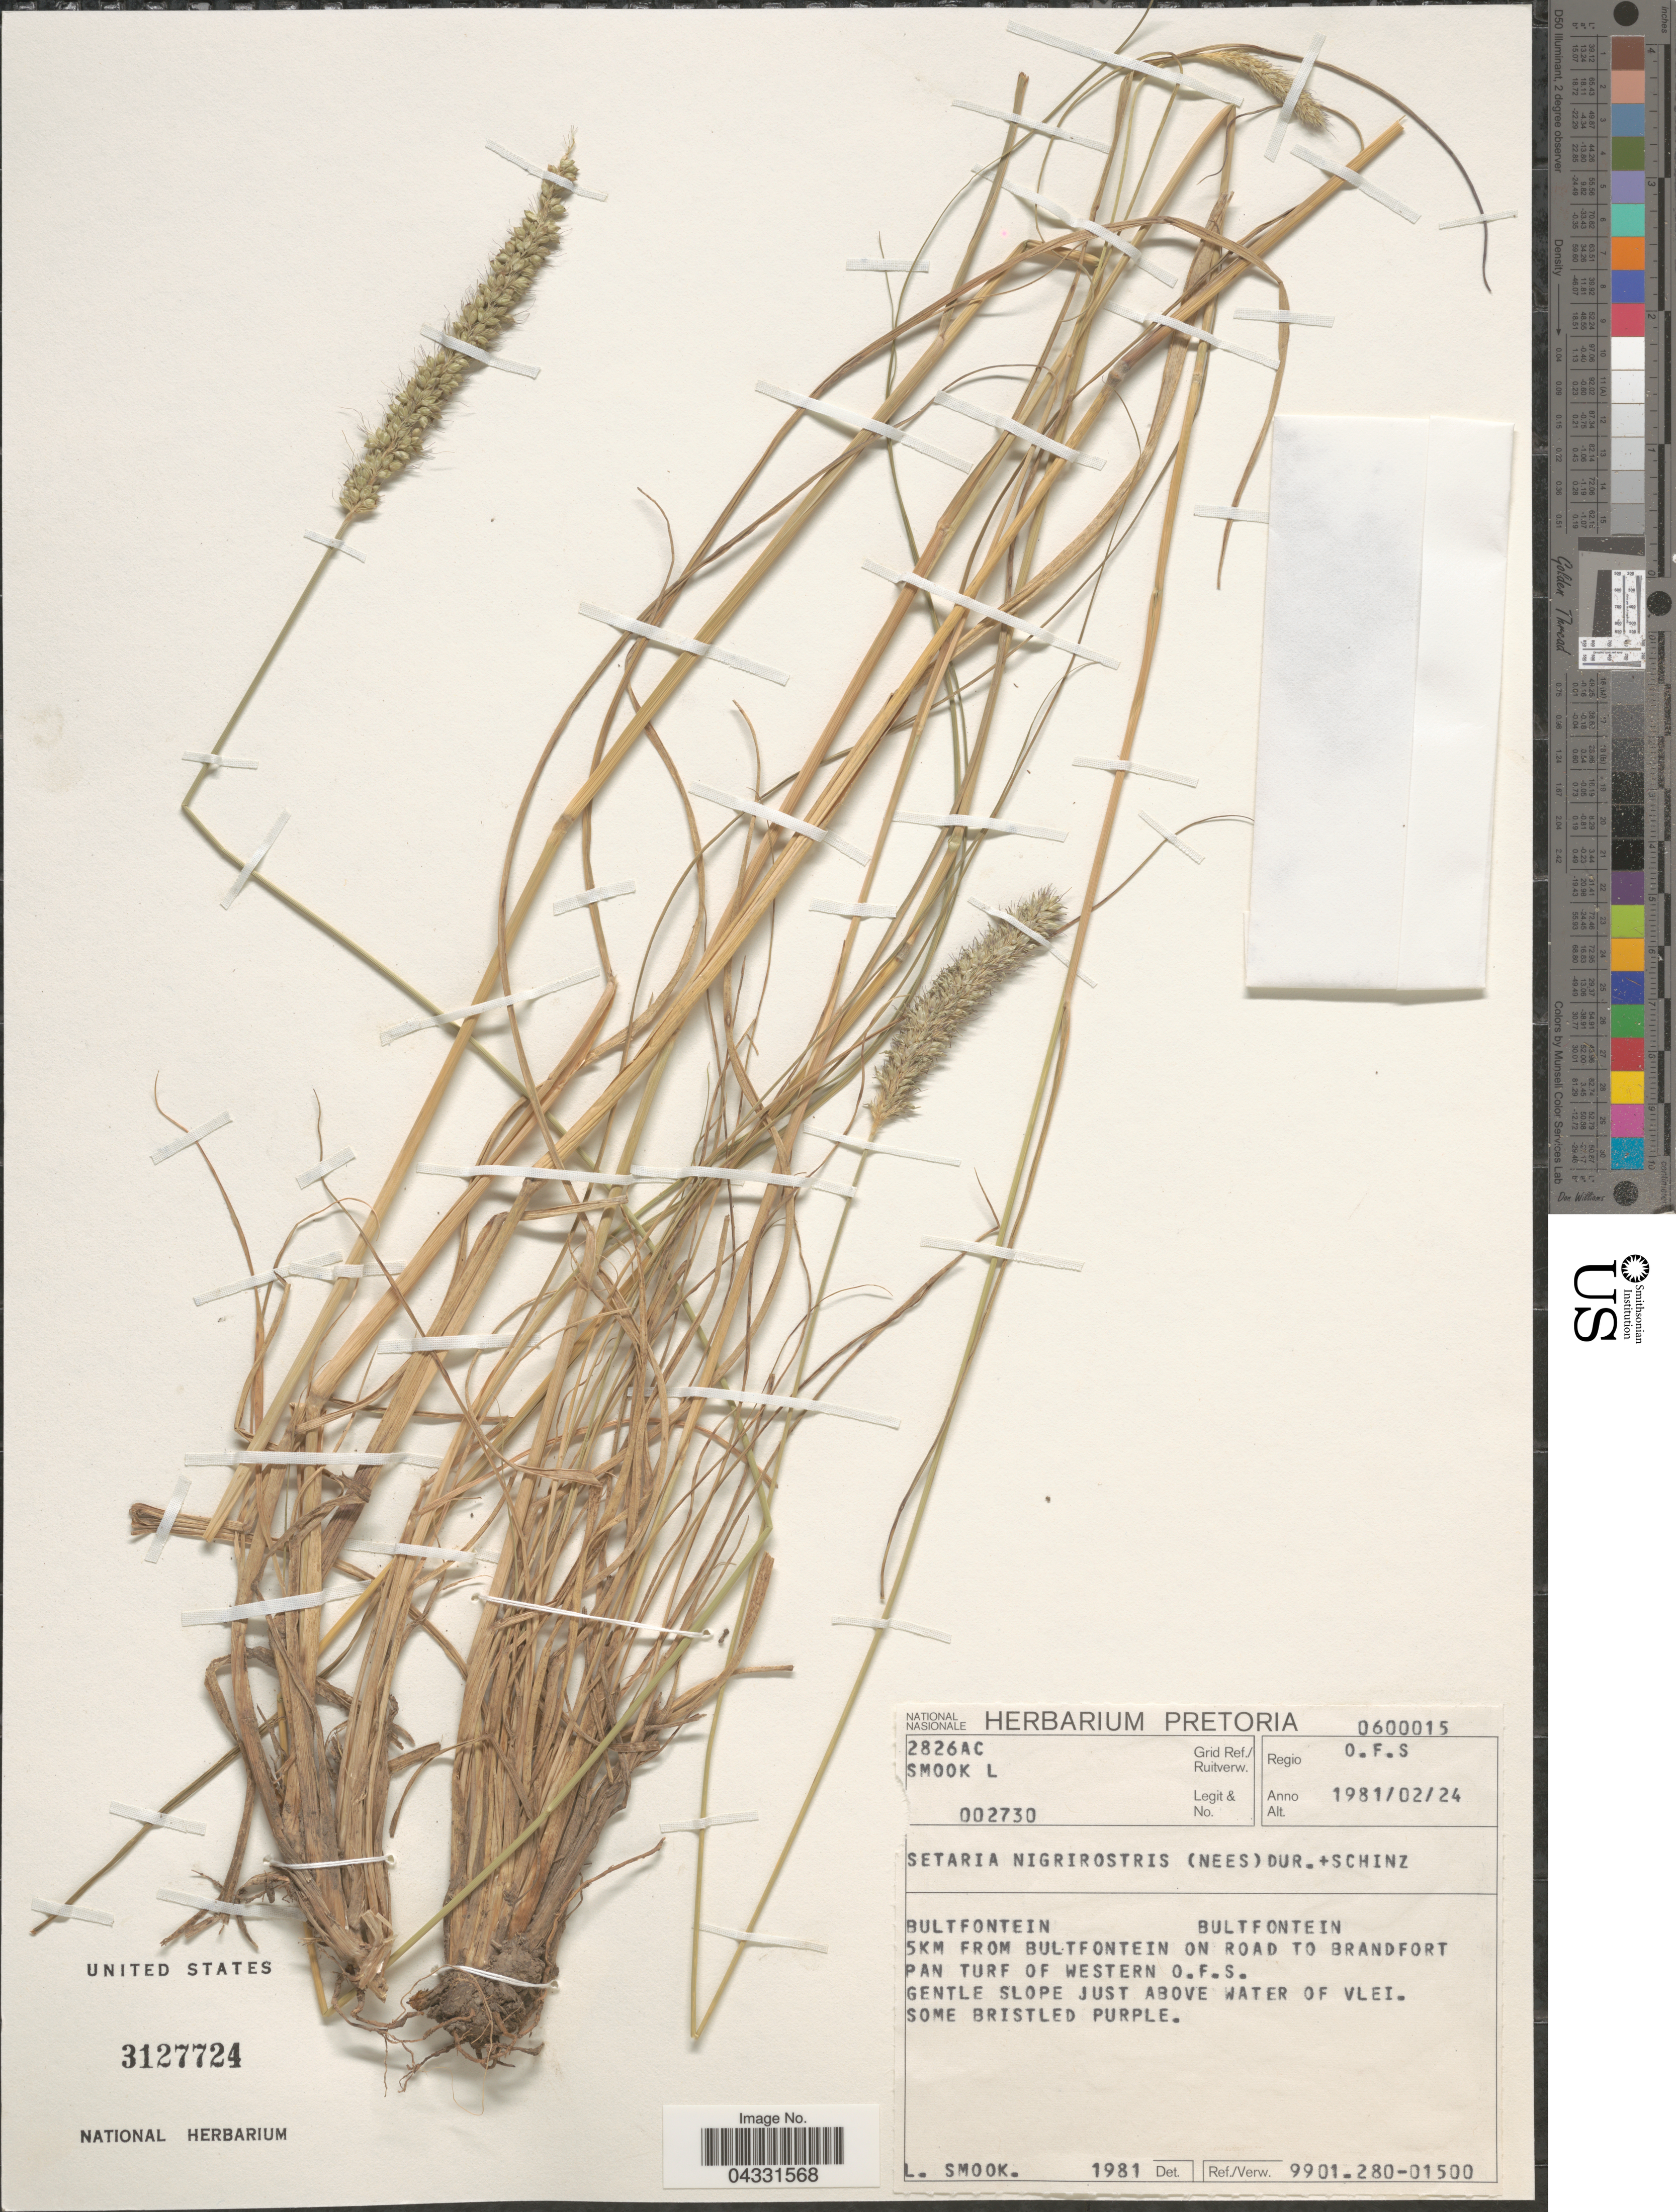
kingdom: Plantae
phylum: Tracheophyta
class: Liliopsida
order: Poales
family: Poaceae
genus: Setaria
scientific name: Setaria nigrirostris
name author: (Nees) Durand & Schinz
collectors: L. Smook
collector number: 002730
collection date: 1981-02-24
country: South Africa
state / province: Free State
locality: Grid Ref./Ruitverw. 2826AC. Regio O.F.S. Bultfontein Bultfontein. 5KM from Bultfontein on road to Brandfort Pan Turf of Western O.F.S. Gentle slope just above water of vlei.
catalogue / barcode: US 3127724